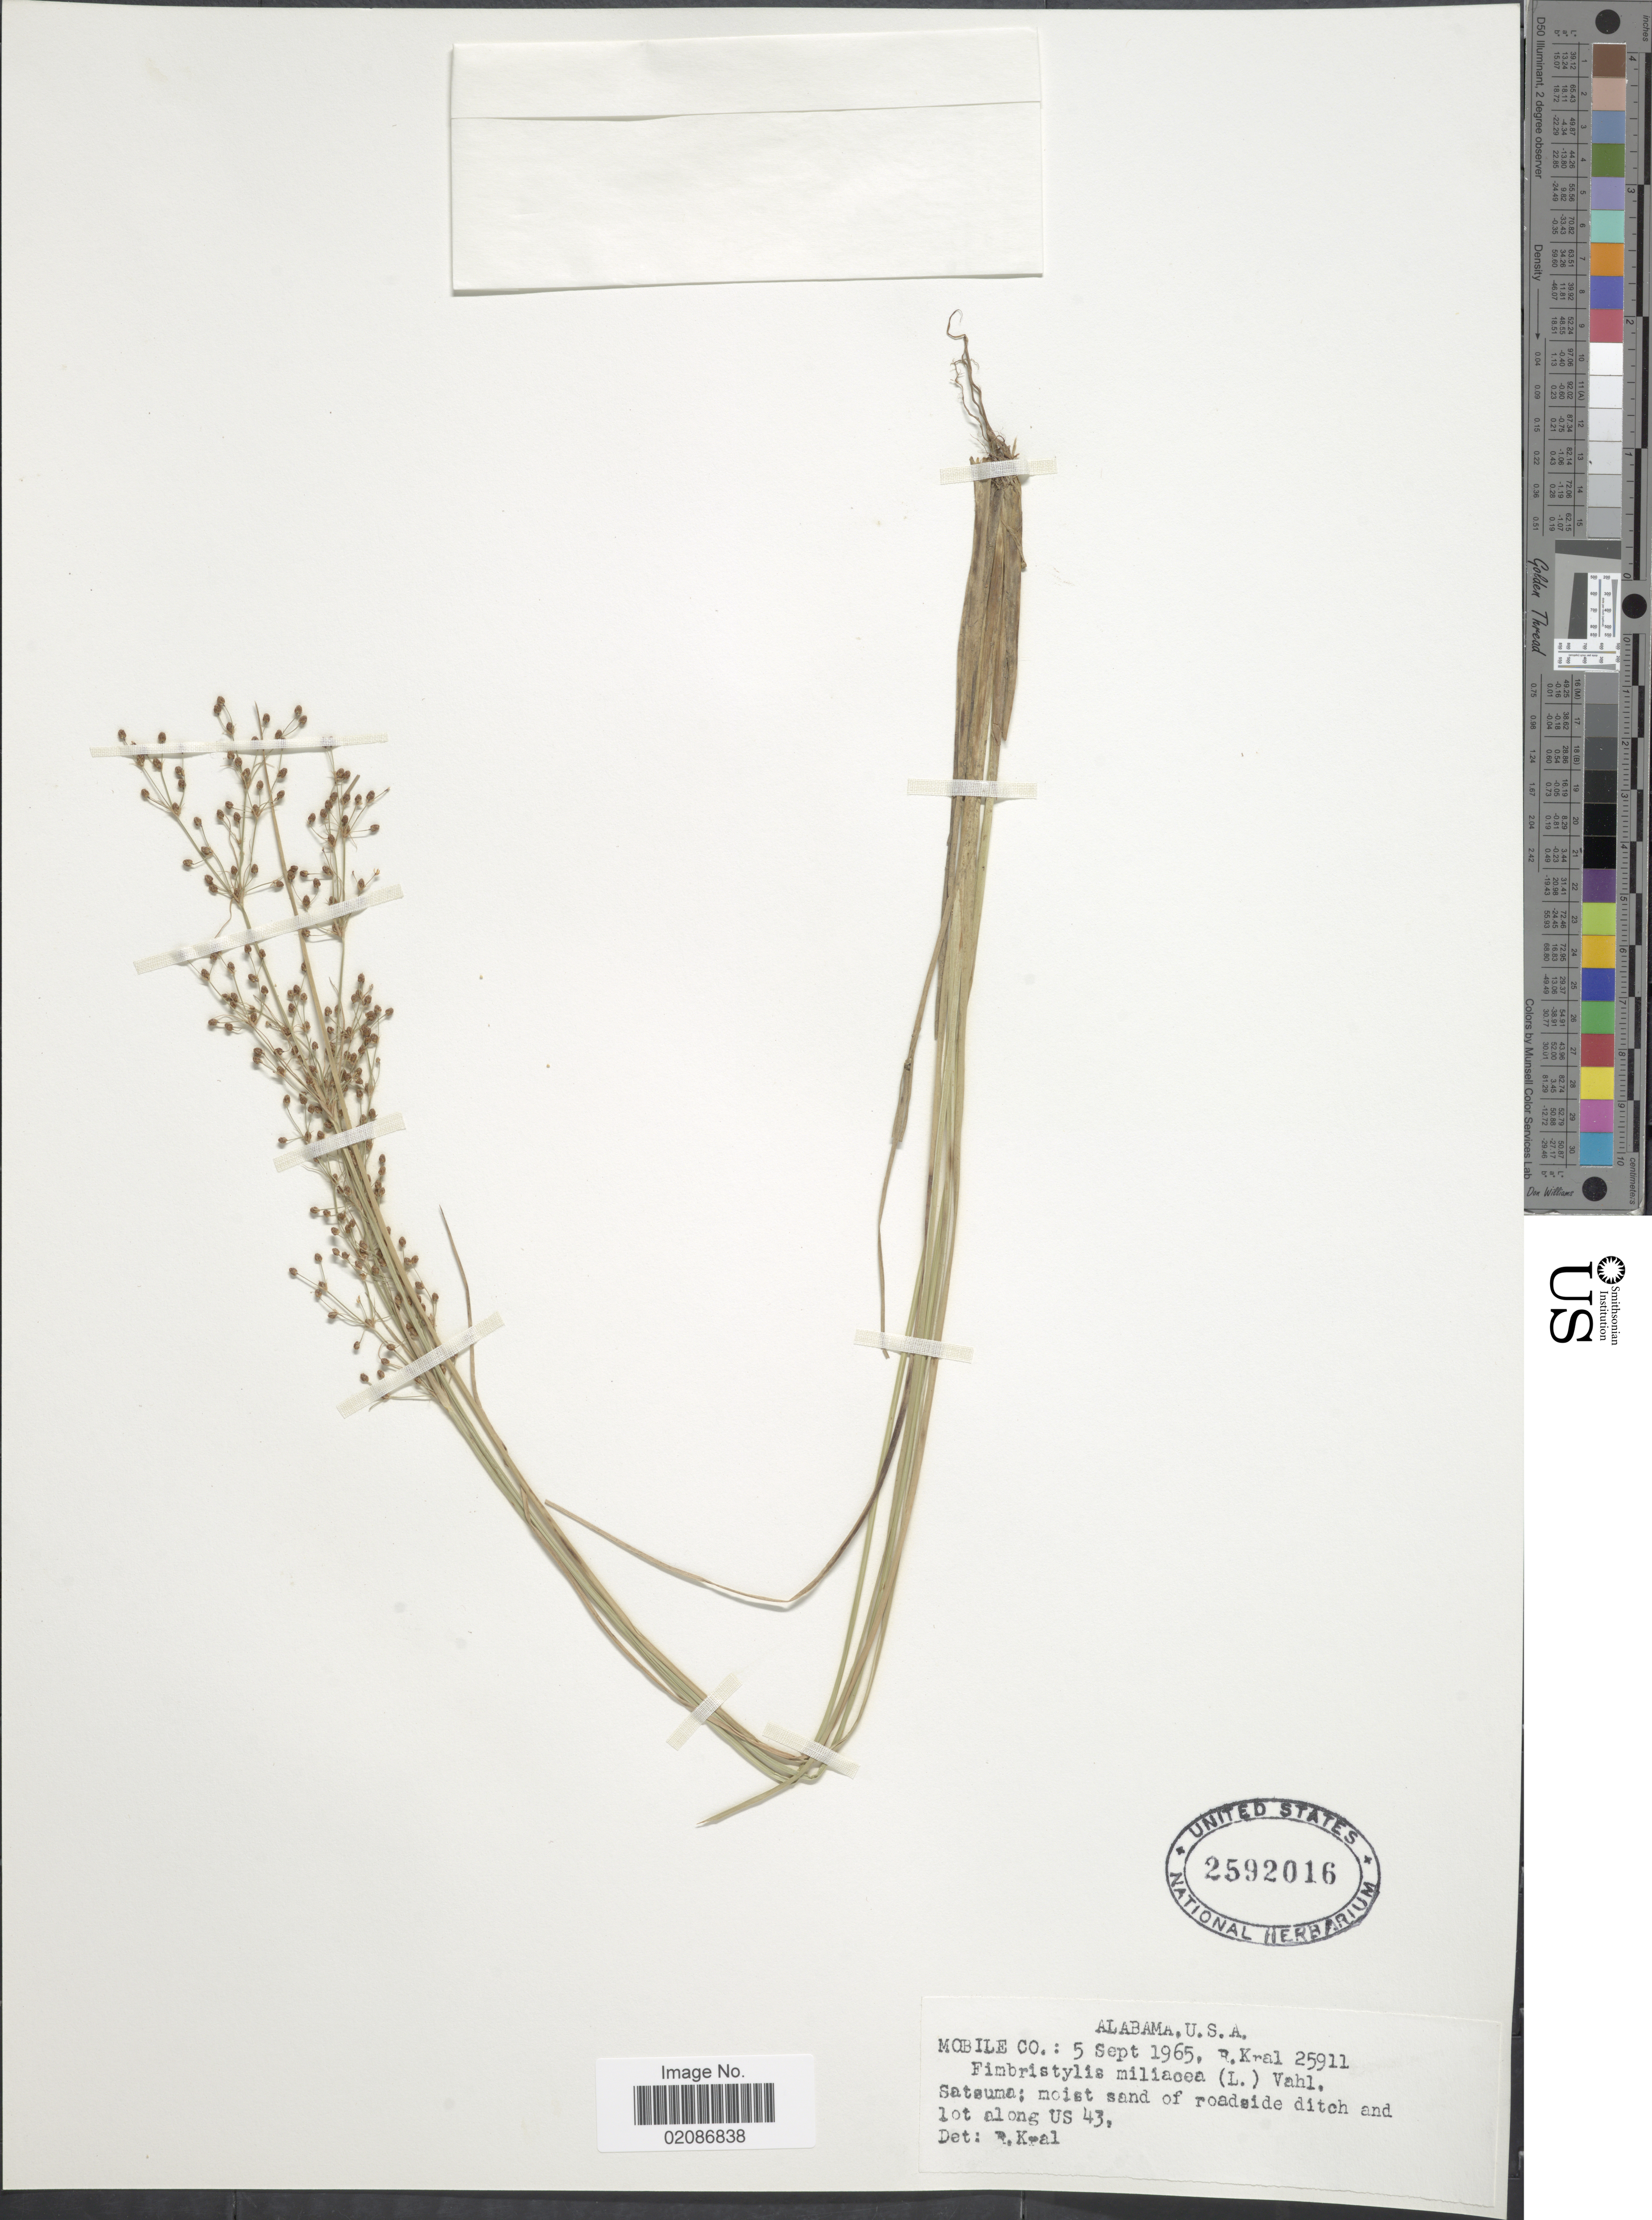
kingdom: Plantae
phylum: Tracheophyta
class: Liliopsida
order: Poales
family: Cyperaceae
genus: Fimbristylis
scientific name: Fimbristylis littoralis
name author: Gaudich.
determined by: Strong, M. T., (US), Smithsonian Institution - National Museum of Natural History (UNITED STATES)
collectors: R. Kral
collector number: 25911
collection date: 1965-09-05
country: United States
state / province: Alabama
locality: Mobile Co.: Satsuma: moist sand of roadside and lot along US 43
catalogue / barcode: US 2592016